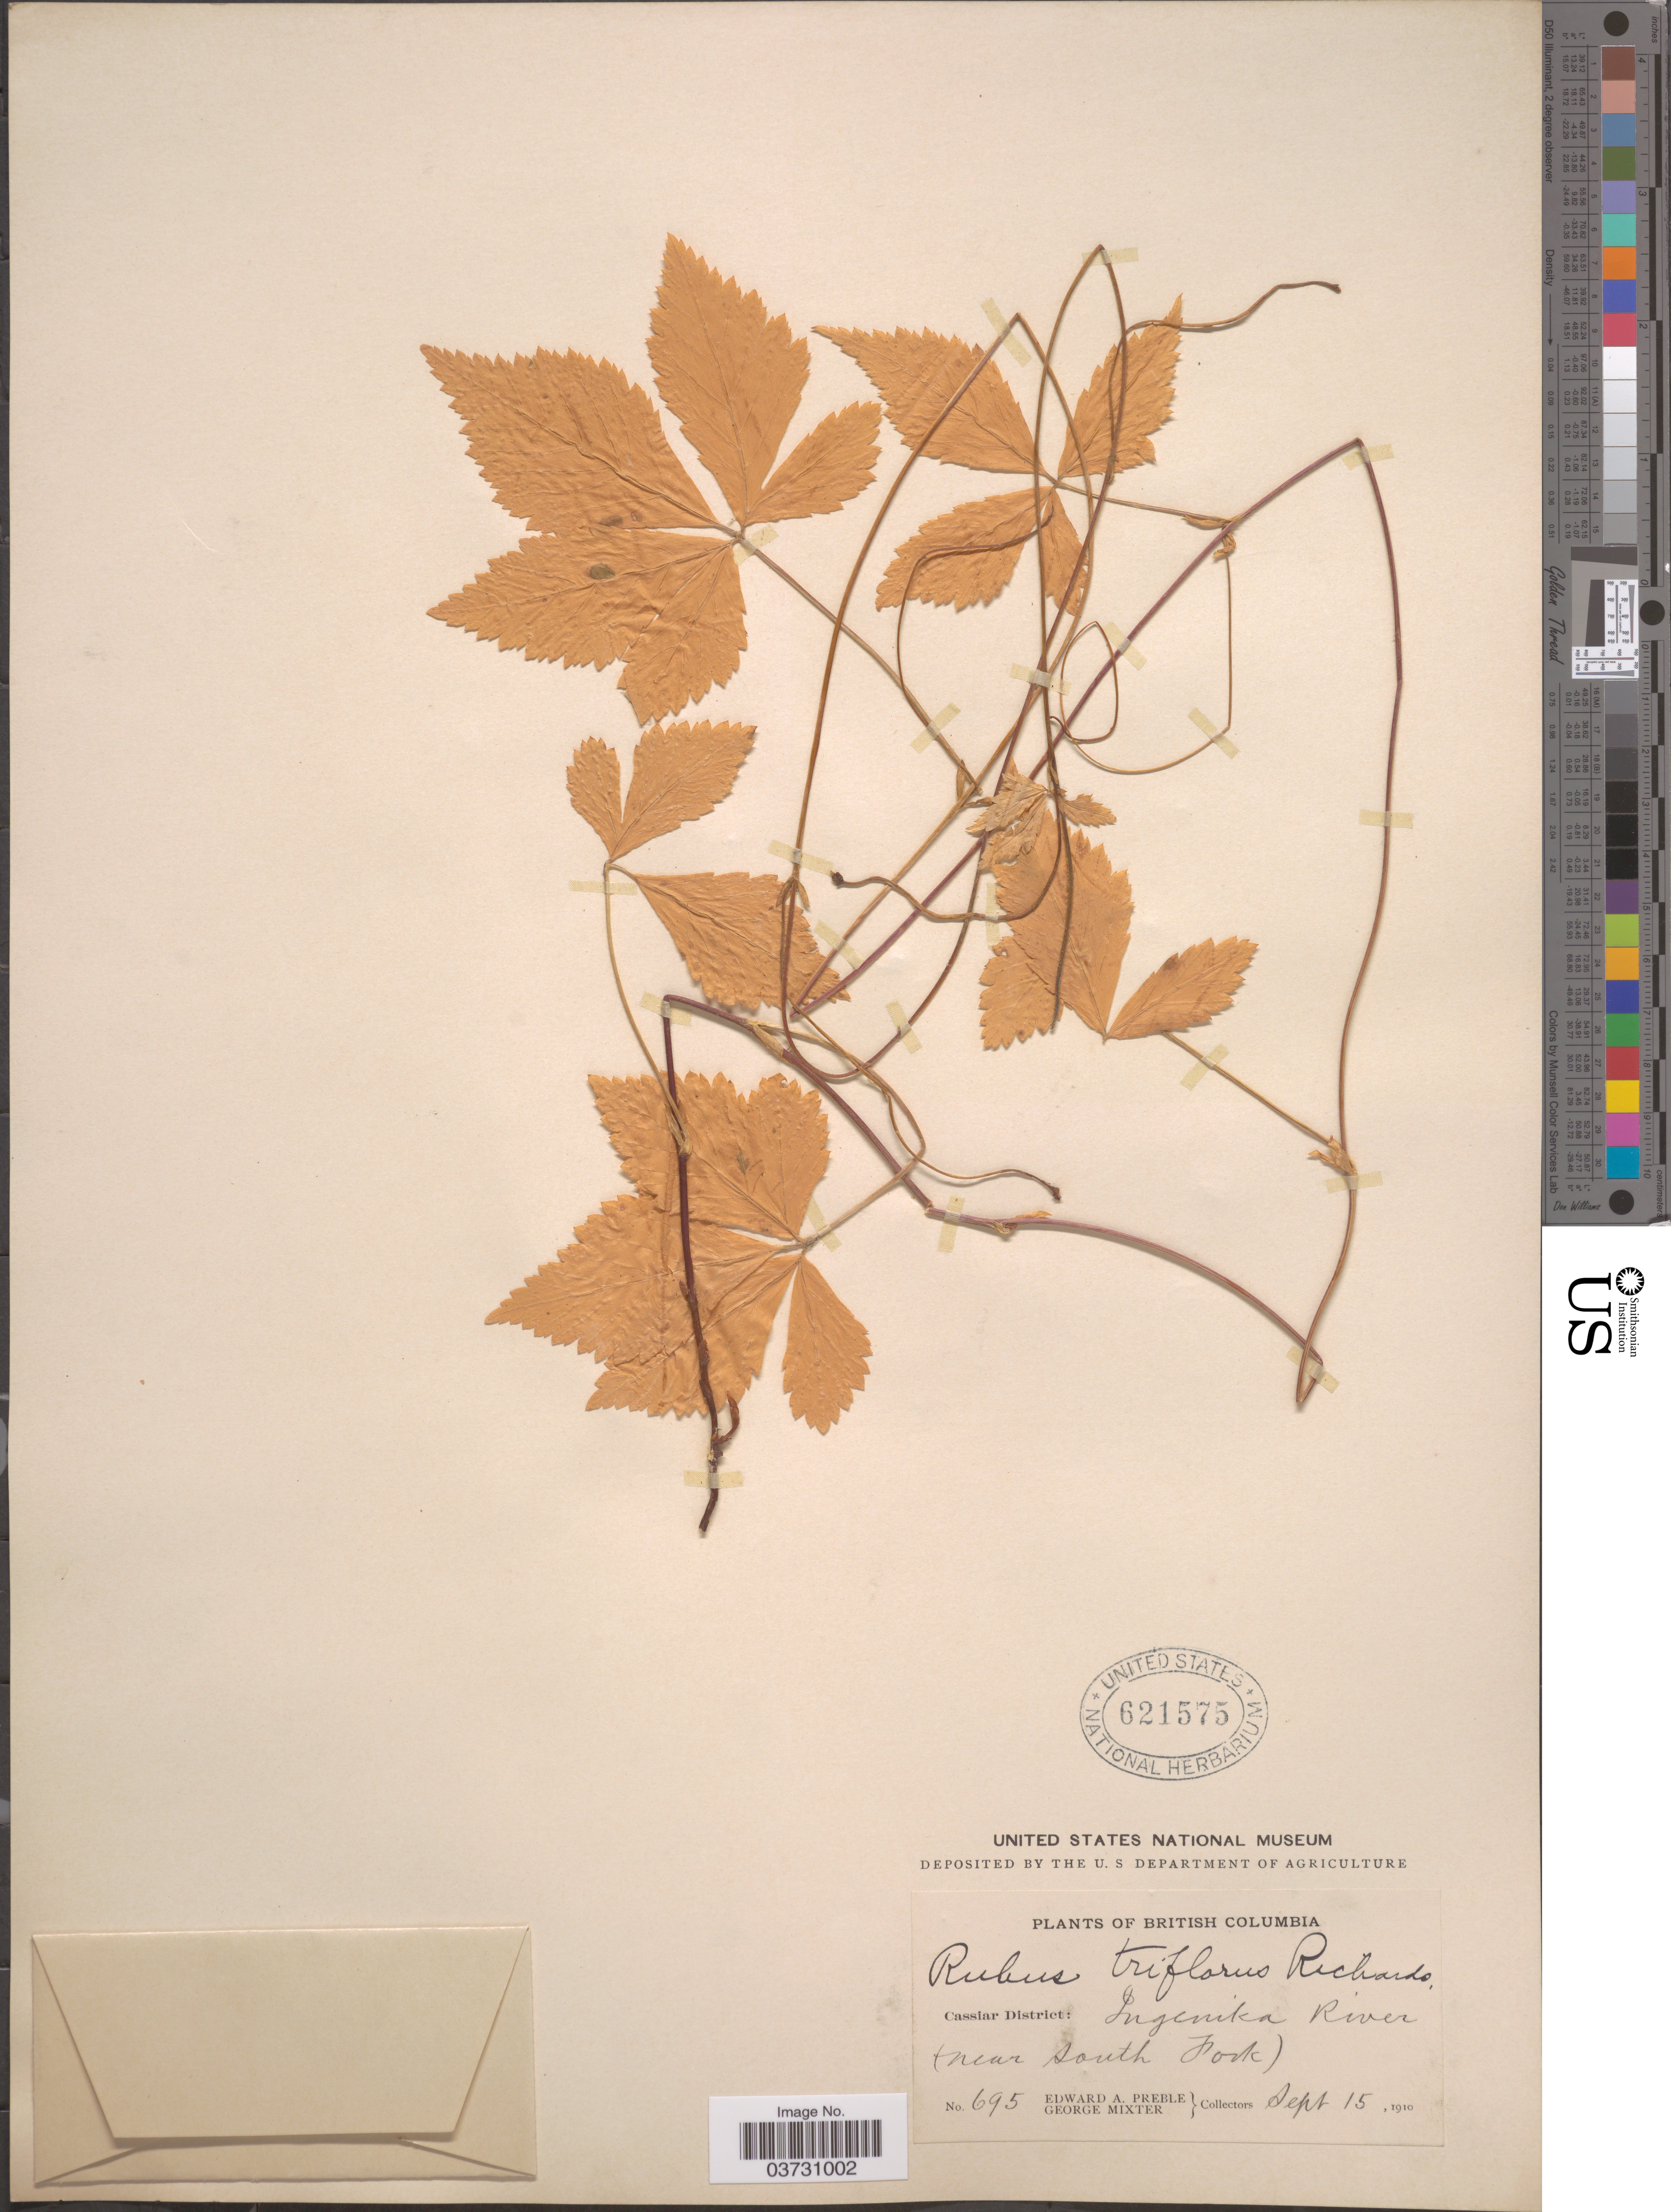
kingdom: Plantae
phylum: Tracheophyta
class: Magnoliopsida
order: Rosales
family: Rosaceae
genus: Rubus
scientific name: Rubus pubescens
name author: Raf.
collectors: E. Preble & G. Mixter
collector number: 695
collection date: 1910-09-15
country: Canada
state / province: British Columbia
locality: Cassiar District: Ingenika River (near South Fork).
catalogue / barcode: US 621575